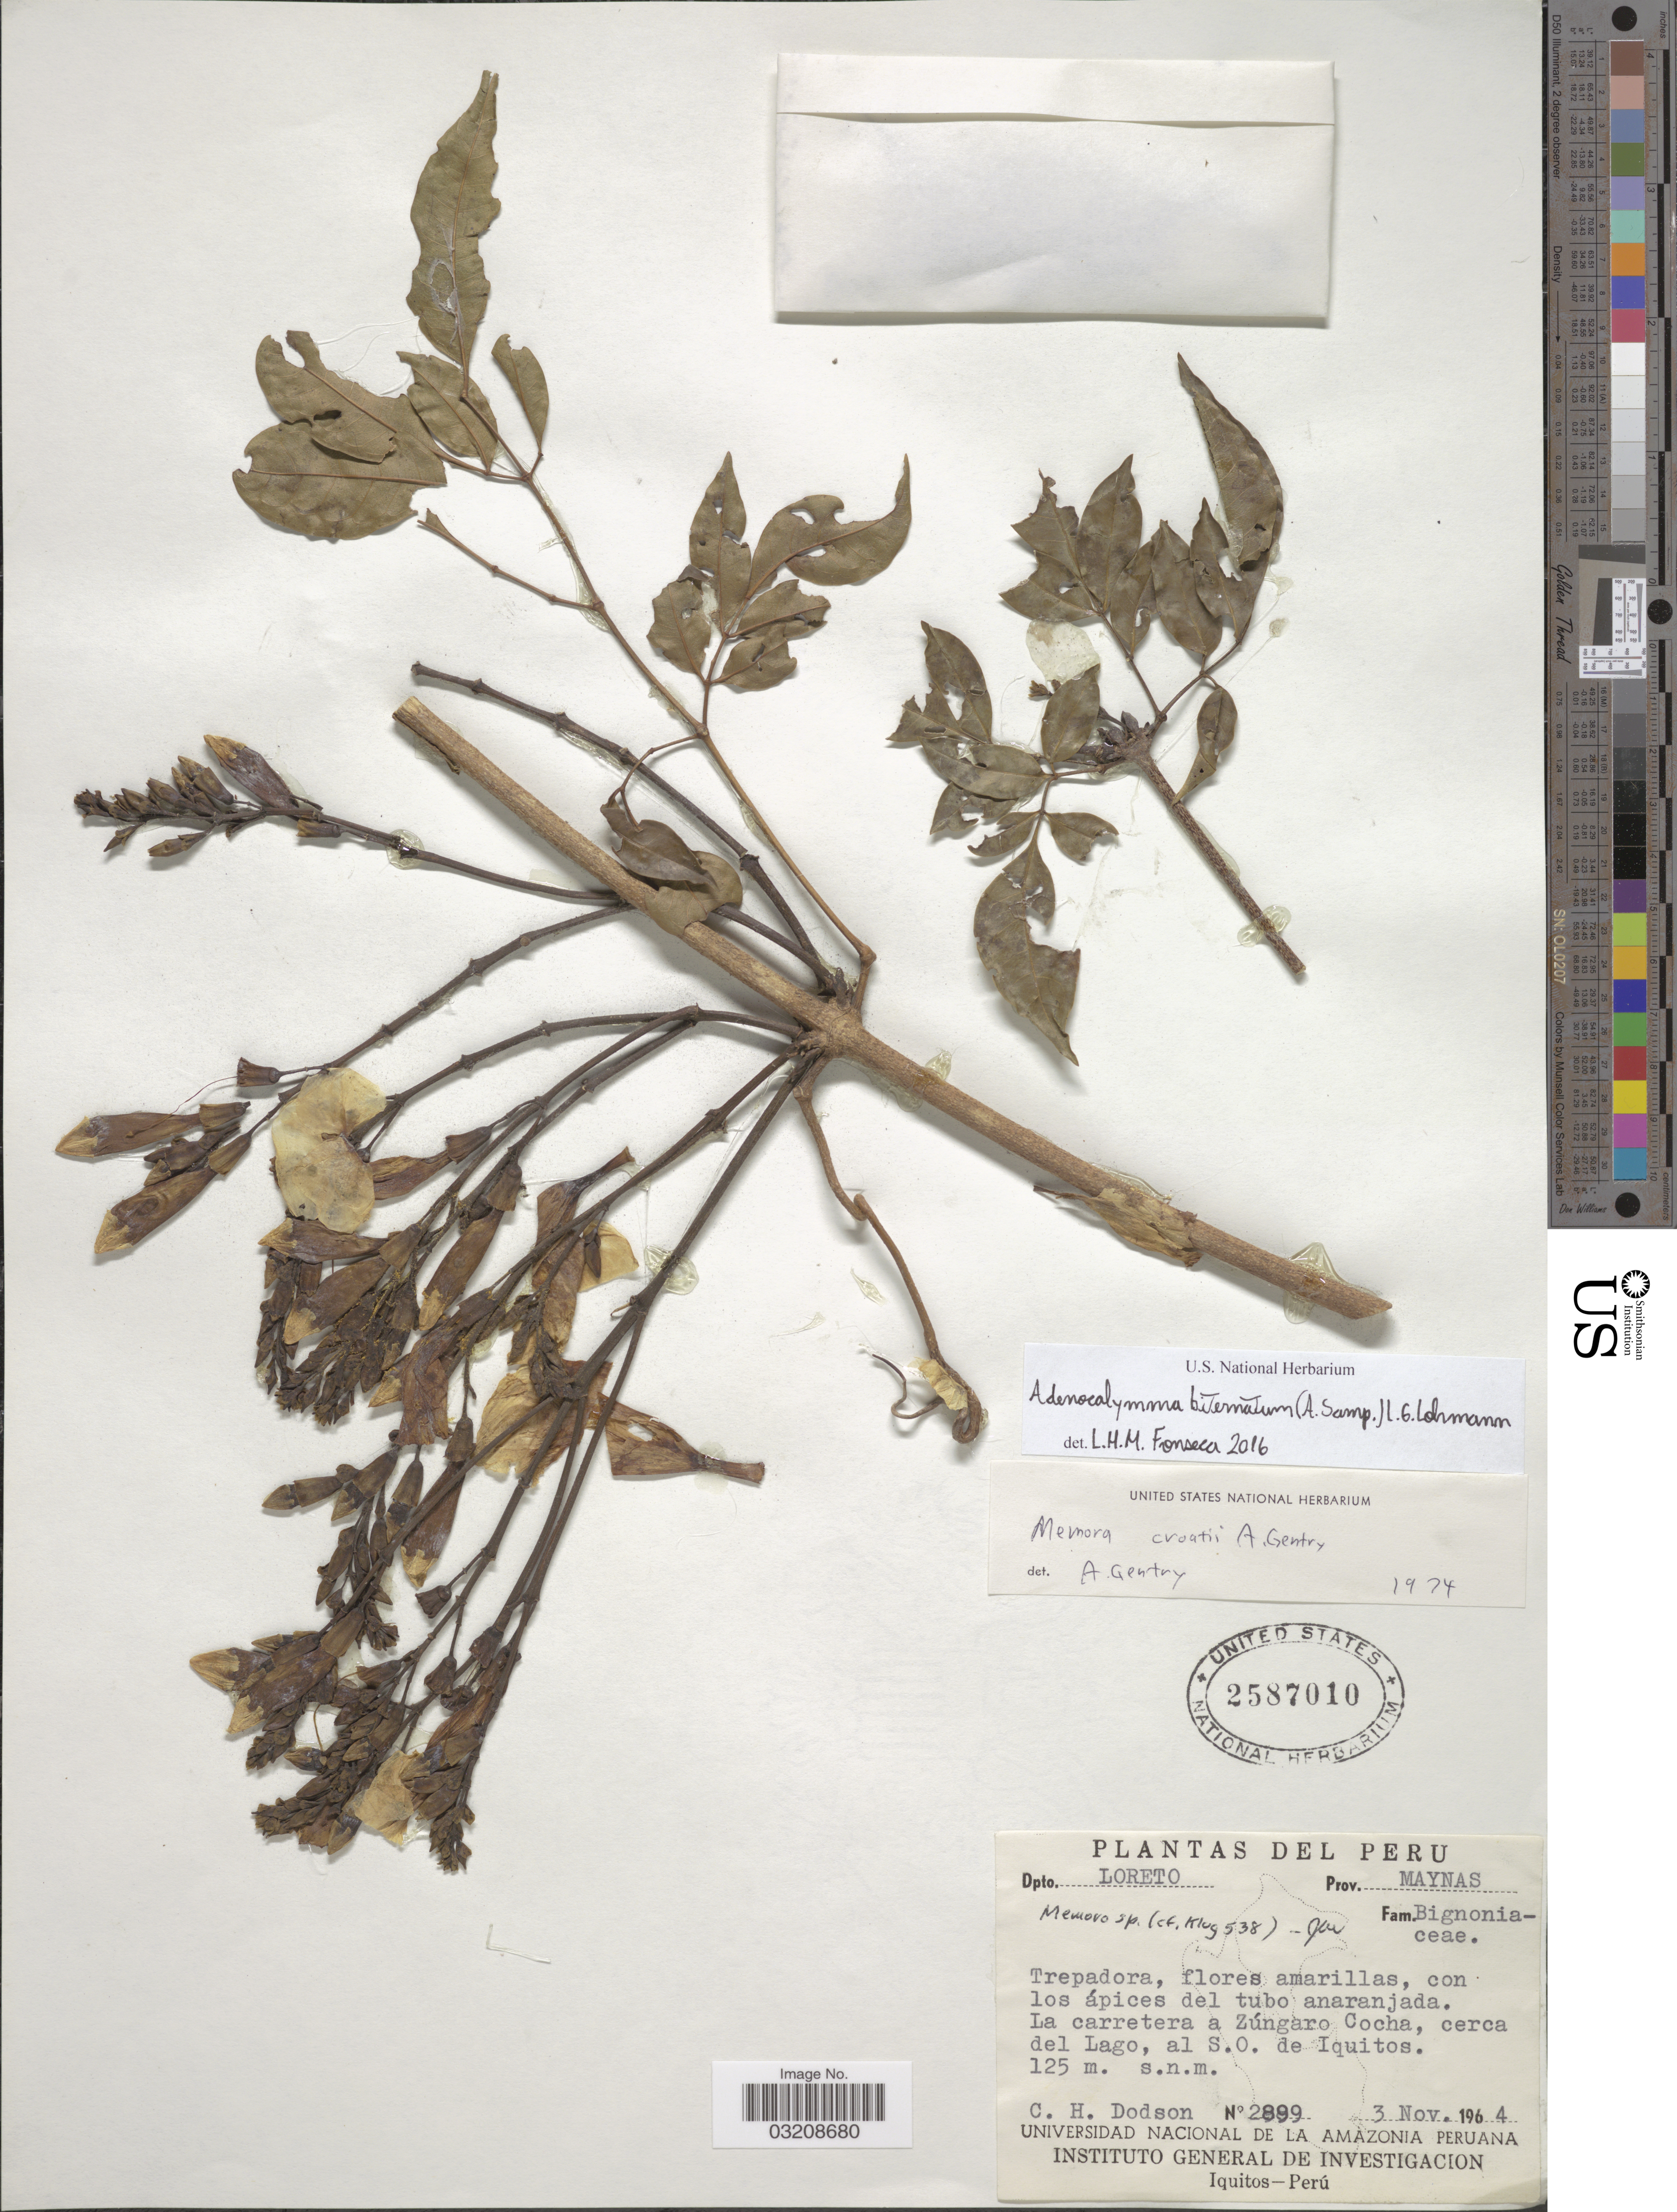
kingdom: Plantae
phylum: Tracheophyta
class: Magnoliopsida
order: Lamiales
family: Bignoniaceae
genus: Adenocalymma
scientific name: Adenocalymma biternatum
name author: (A. Samp.) L.G. Lohmann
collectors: C. H. Dodson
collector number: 2899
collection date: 1964-11-03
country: Peru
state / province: Loreto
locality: Dpto. Loreto, Prov. Maynas. La carretera a Zúngaro Cocha, cerca del Lago, al S.O. de Iquitos.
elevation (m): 125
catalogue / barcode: US 2587010